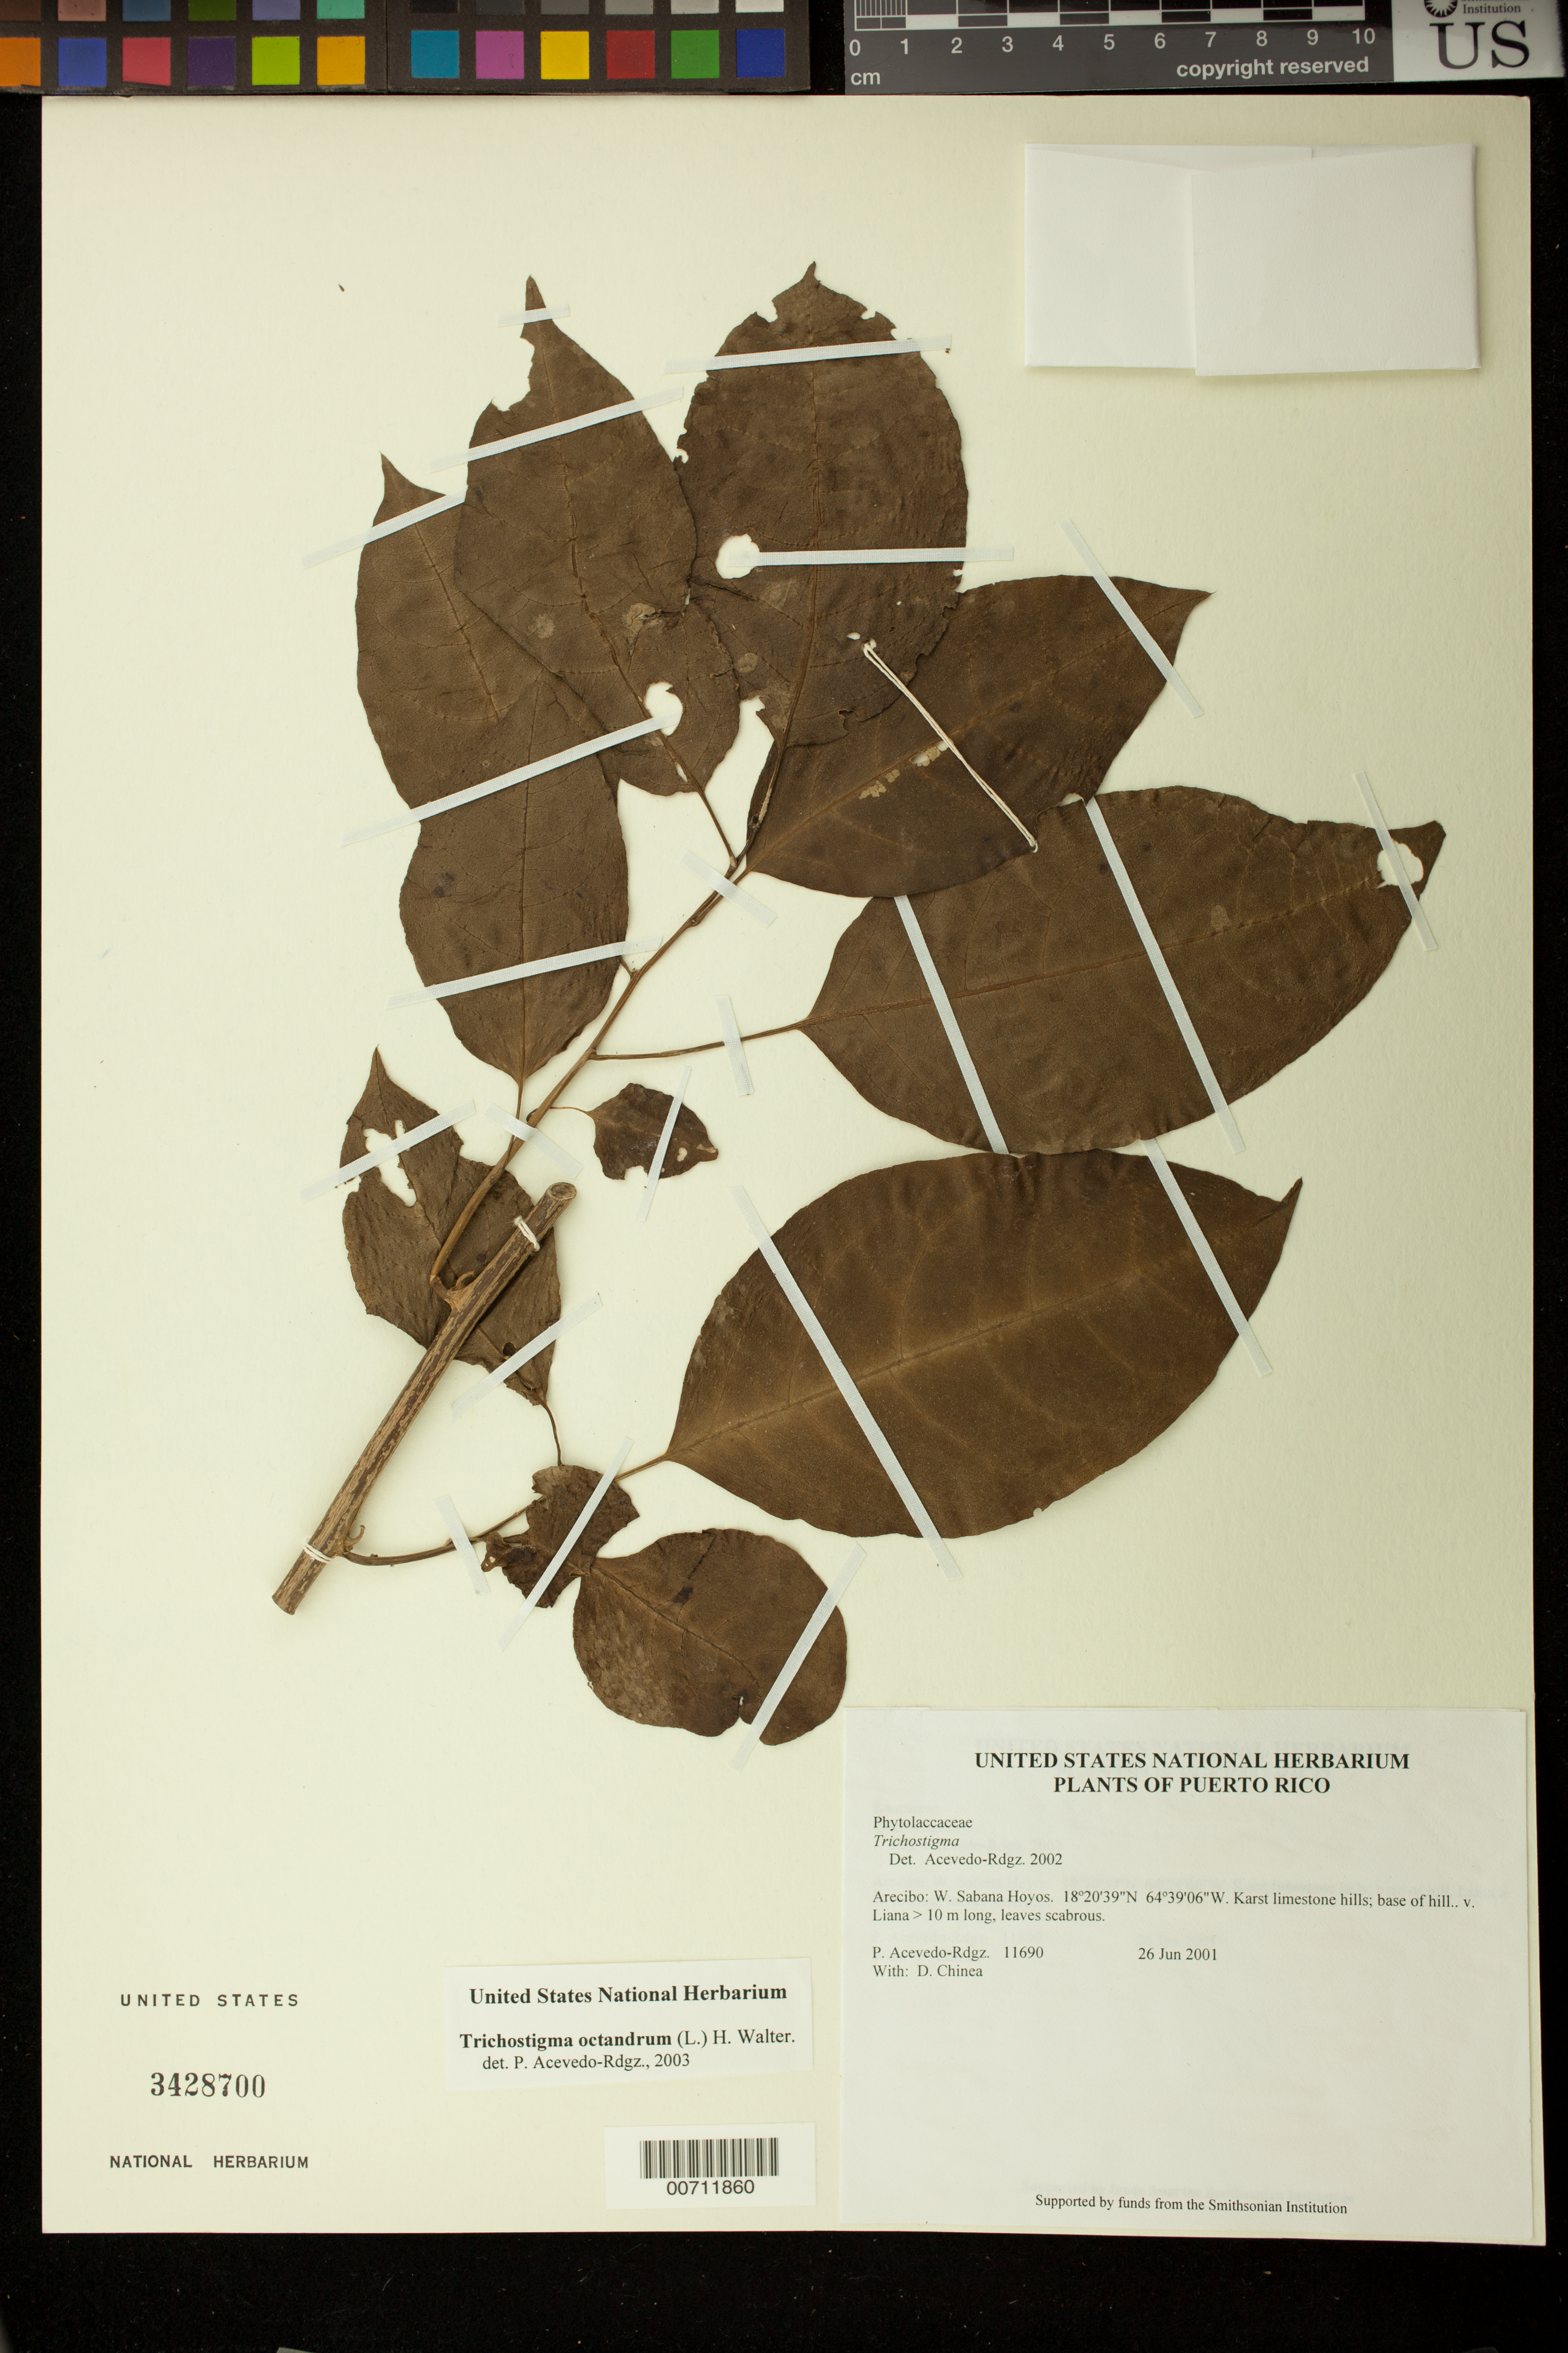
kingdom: Plantae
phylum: Tracheophyta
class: Magnoliopsida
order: Caryophyllales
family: Phytolaccaceae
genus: Trichostigma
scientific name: Trichostigma octandrum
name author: (L.) H. Walter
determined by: Acevedo-Rodríguez, P., (BOT), Smithsonian Institution - National Museum of Natural History (UNITED STATES)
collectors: P. Acevedo-Rodr. & D. Chinea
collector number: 11690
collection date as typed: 26 Jun 2001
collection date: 2001-06-26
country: Puerto Rico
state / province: Arecibo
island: Puerto Rico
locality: Arecibo: W. Sabana Hoyos.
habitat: Karst limestone hills; base of hill.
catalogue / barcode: US 3428700